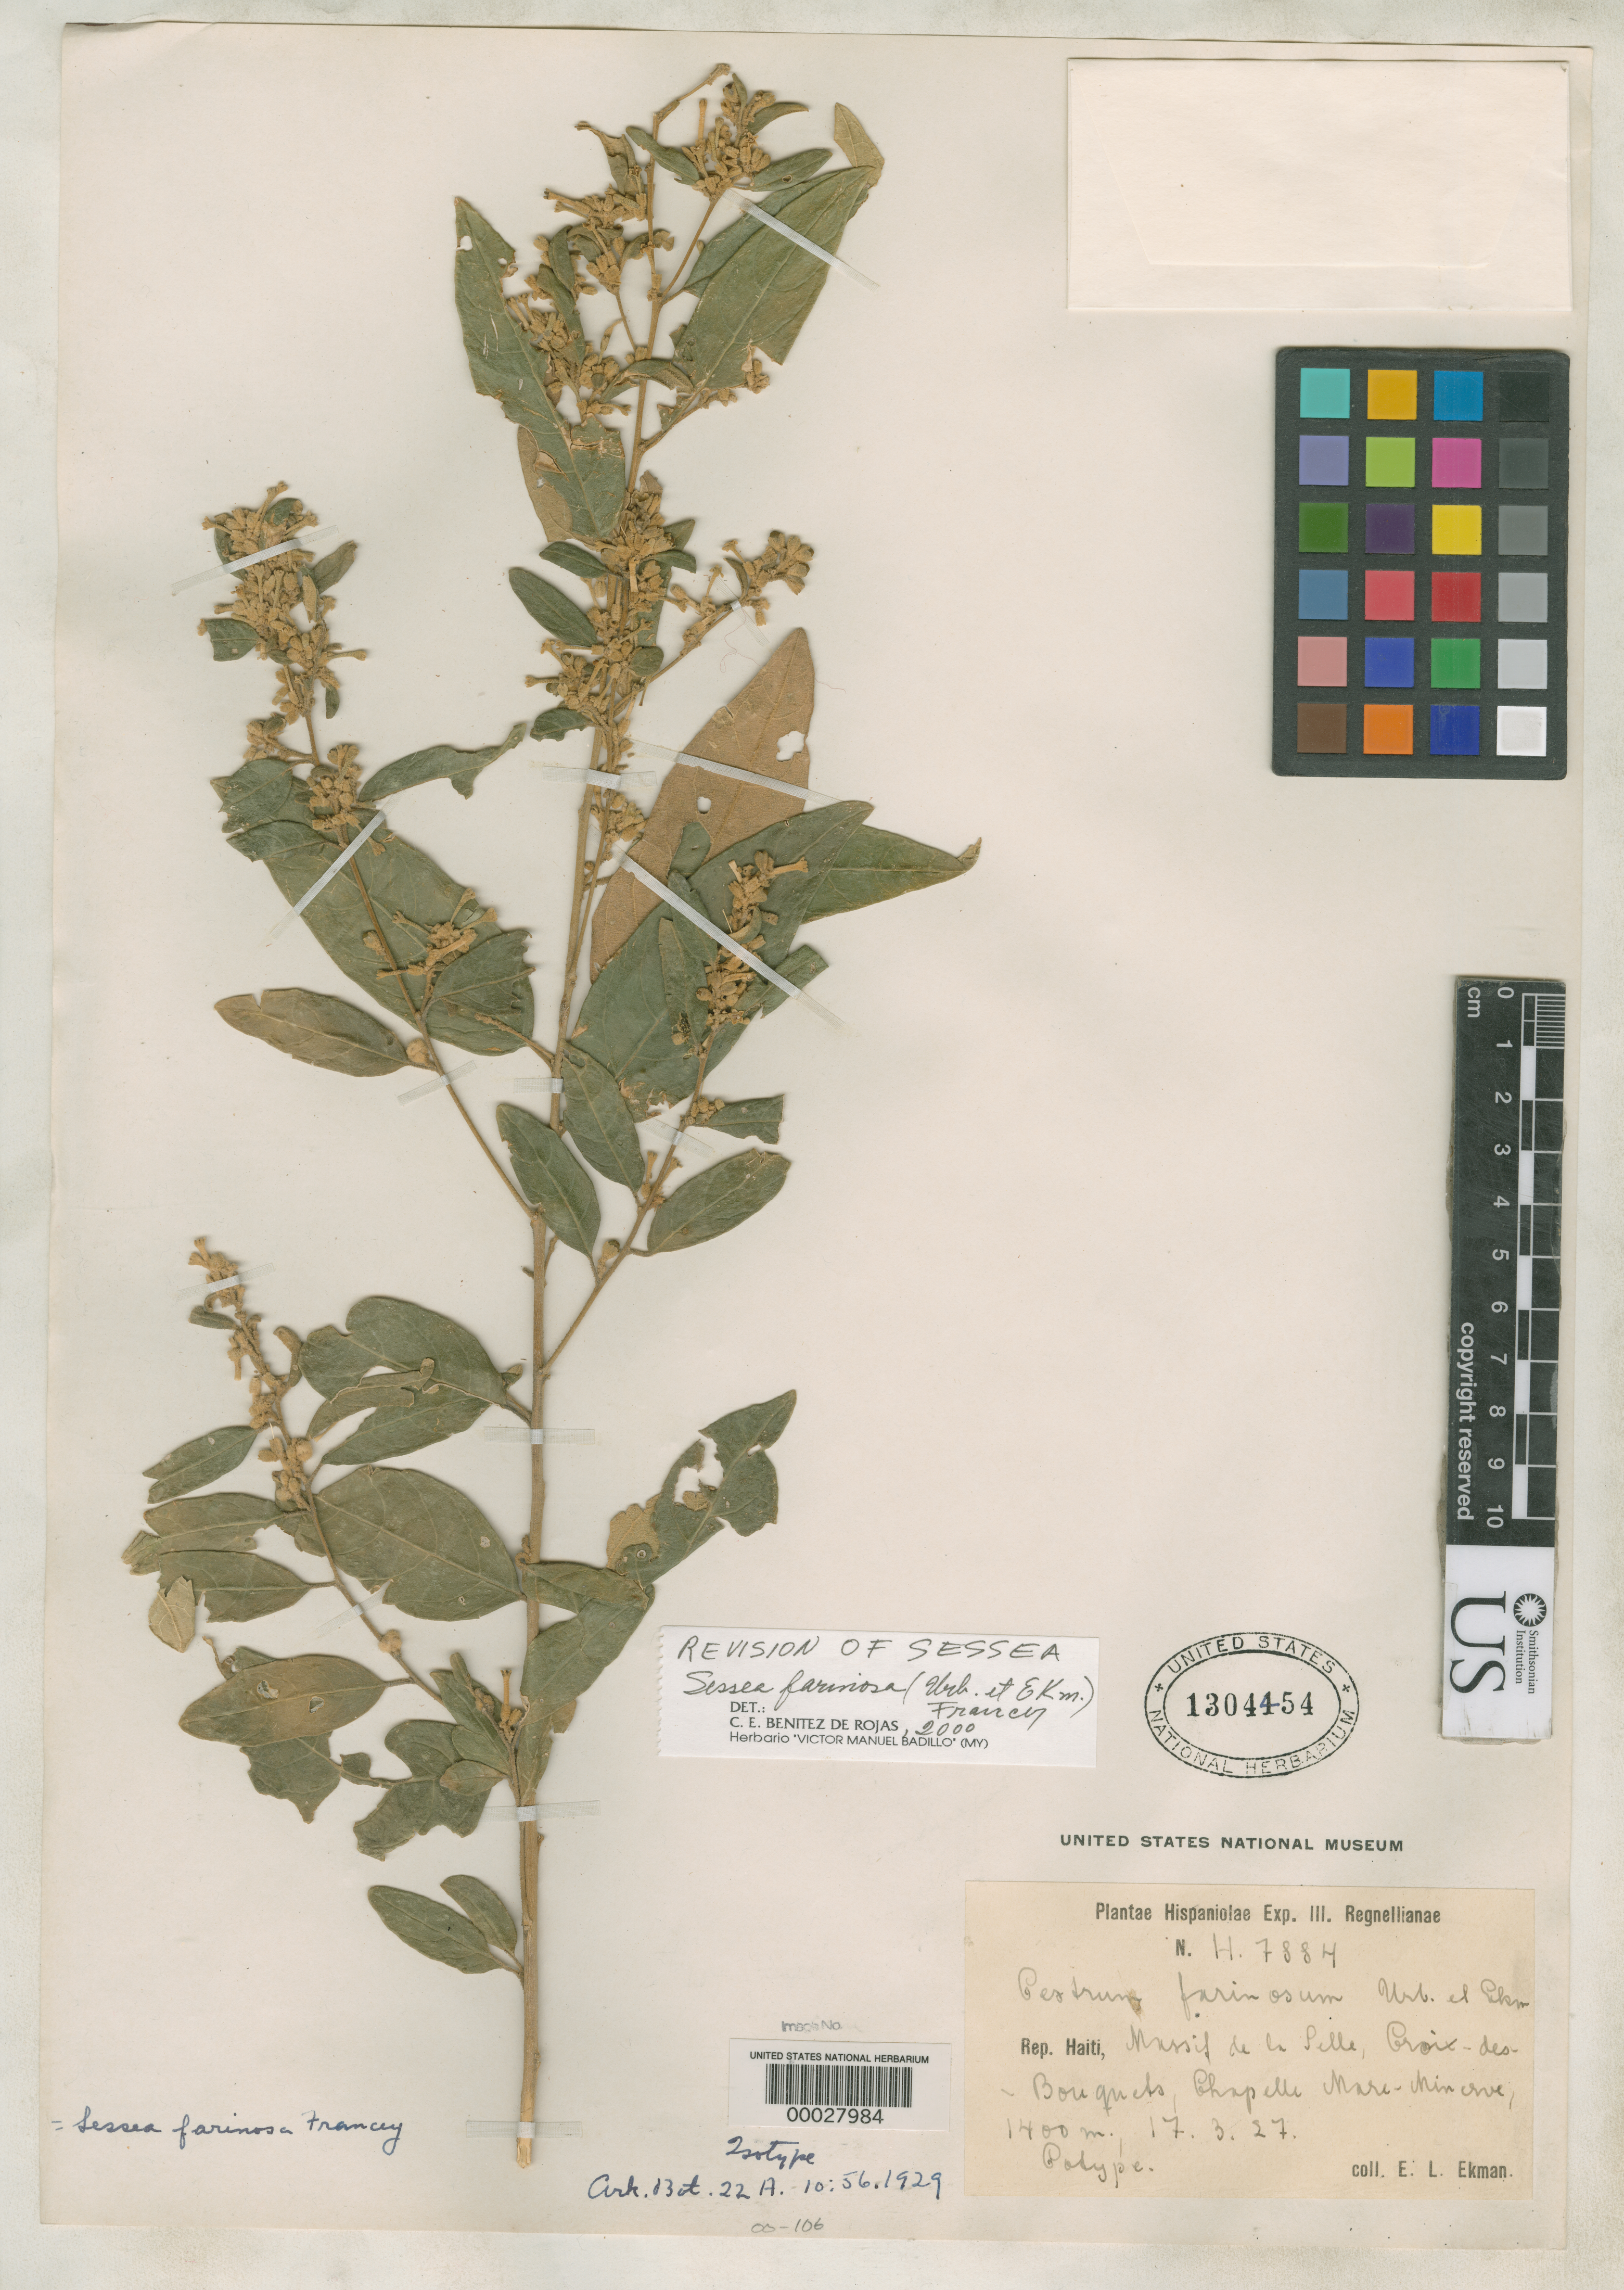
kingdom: Plantae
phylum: Tracheophyta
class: Magnoliopsida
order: Solanales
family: Solanaceae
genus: Cestrum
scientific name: Cestrum farinosum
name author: Urb. & Ekman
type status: Isotype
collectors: E. L. Ekman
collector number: H 7884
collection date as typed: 17 Mar 1927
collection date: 1927-03-17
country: Haiti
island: Hispaniola Island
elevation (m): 1400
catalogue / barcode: US 1304454